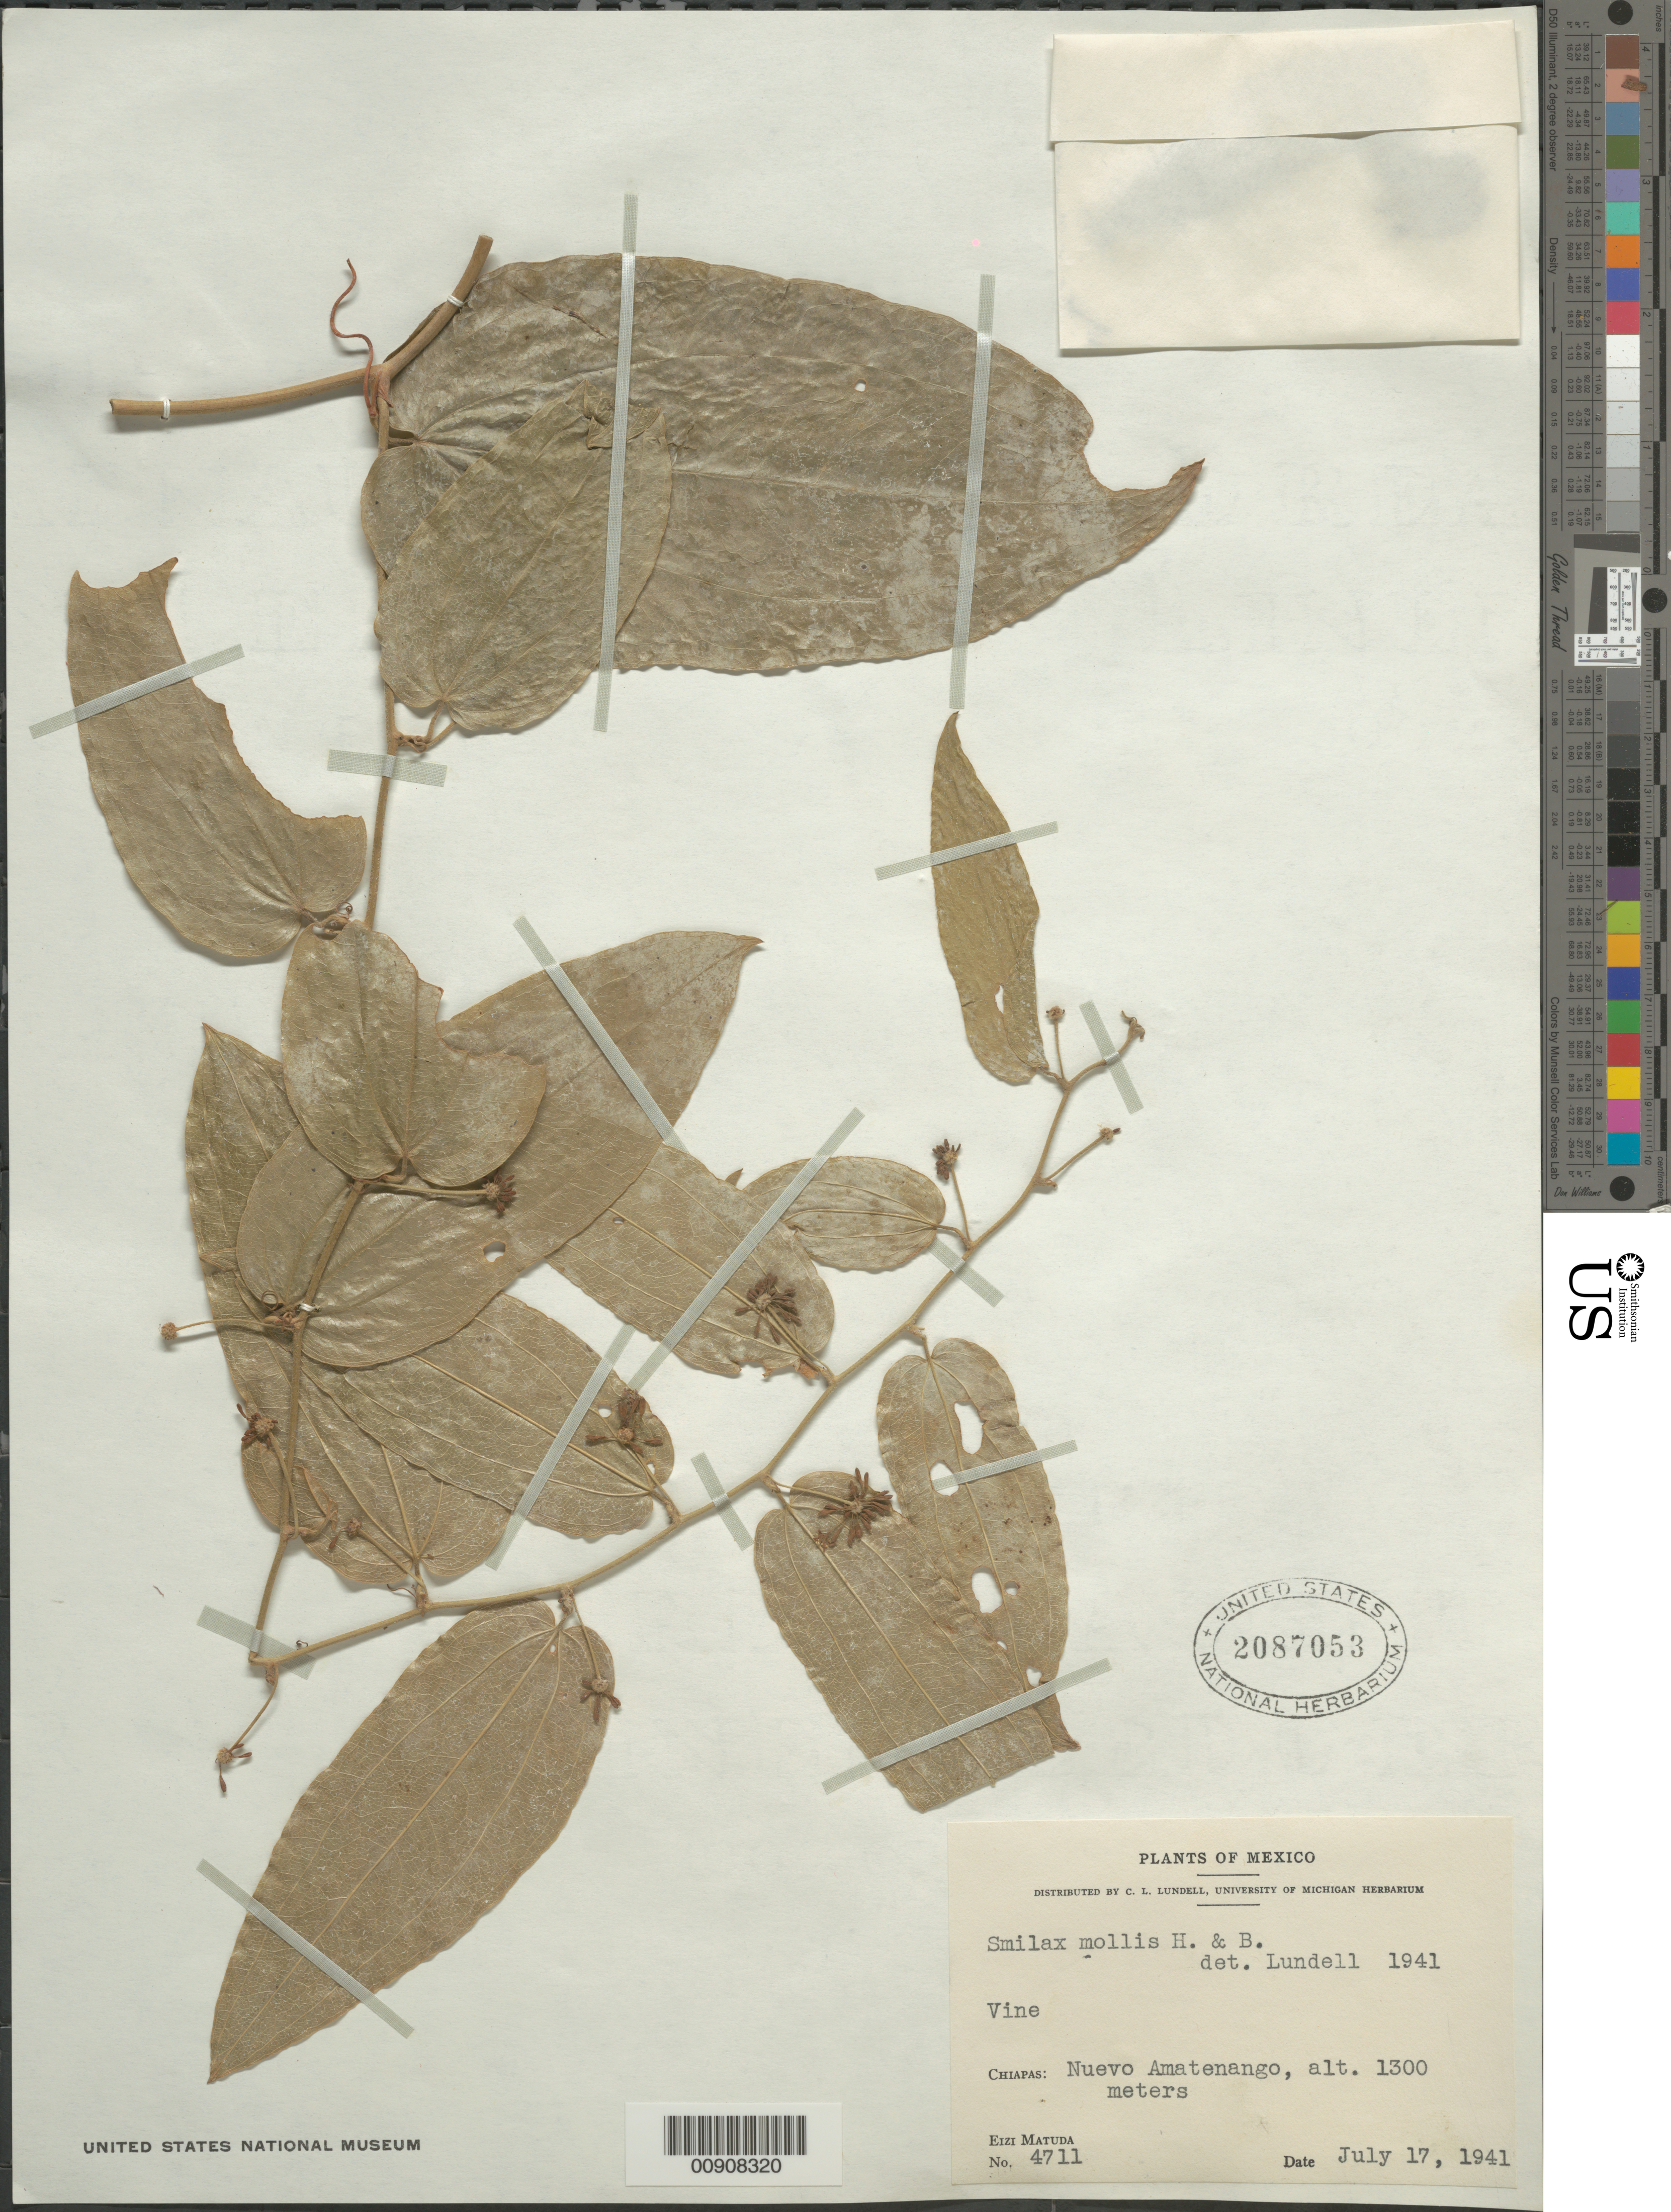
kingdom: Plantae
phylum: Tracheophyta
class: Liliopsida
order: Liliales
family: Smilacaceae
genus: Smilax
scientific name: Smilax mollis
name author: Humb. & Bonpl. ex Willd.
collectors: E. Matuda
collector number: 4711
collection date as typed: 17 Jul 1941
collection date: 1941-07-17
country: Mexico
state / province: Chiapas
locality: Chiapas: Nuevo Amatenango.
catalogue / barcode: US 2087053